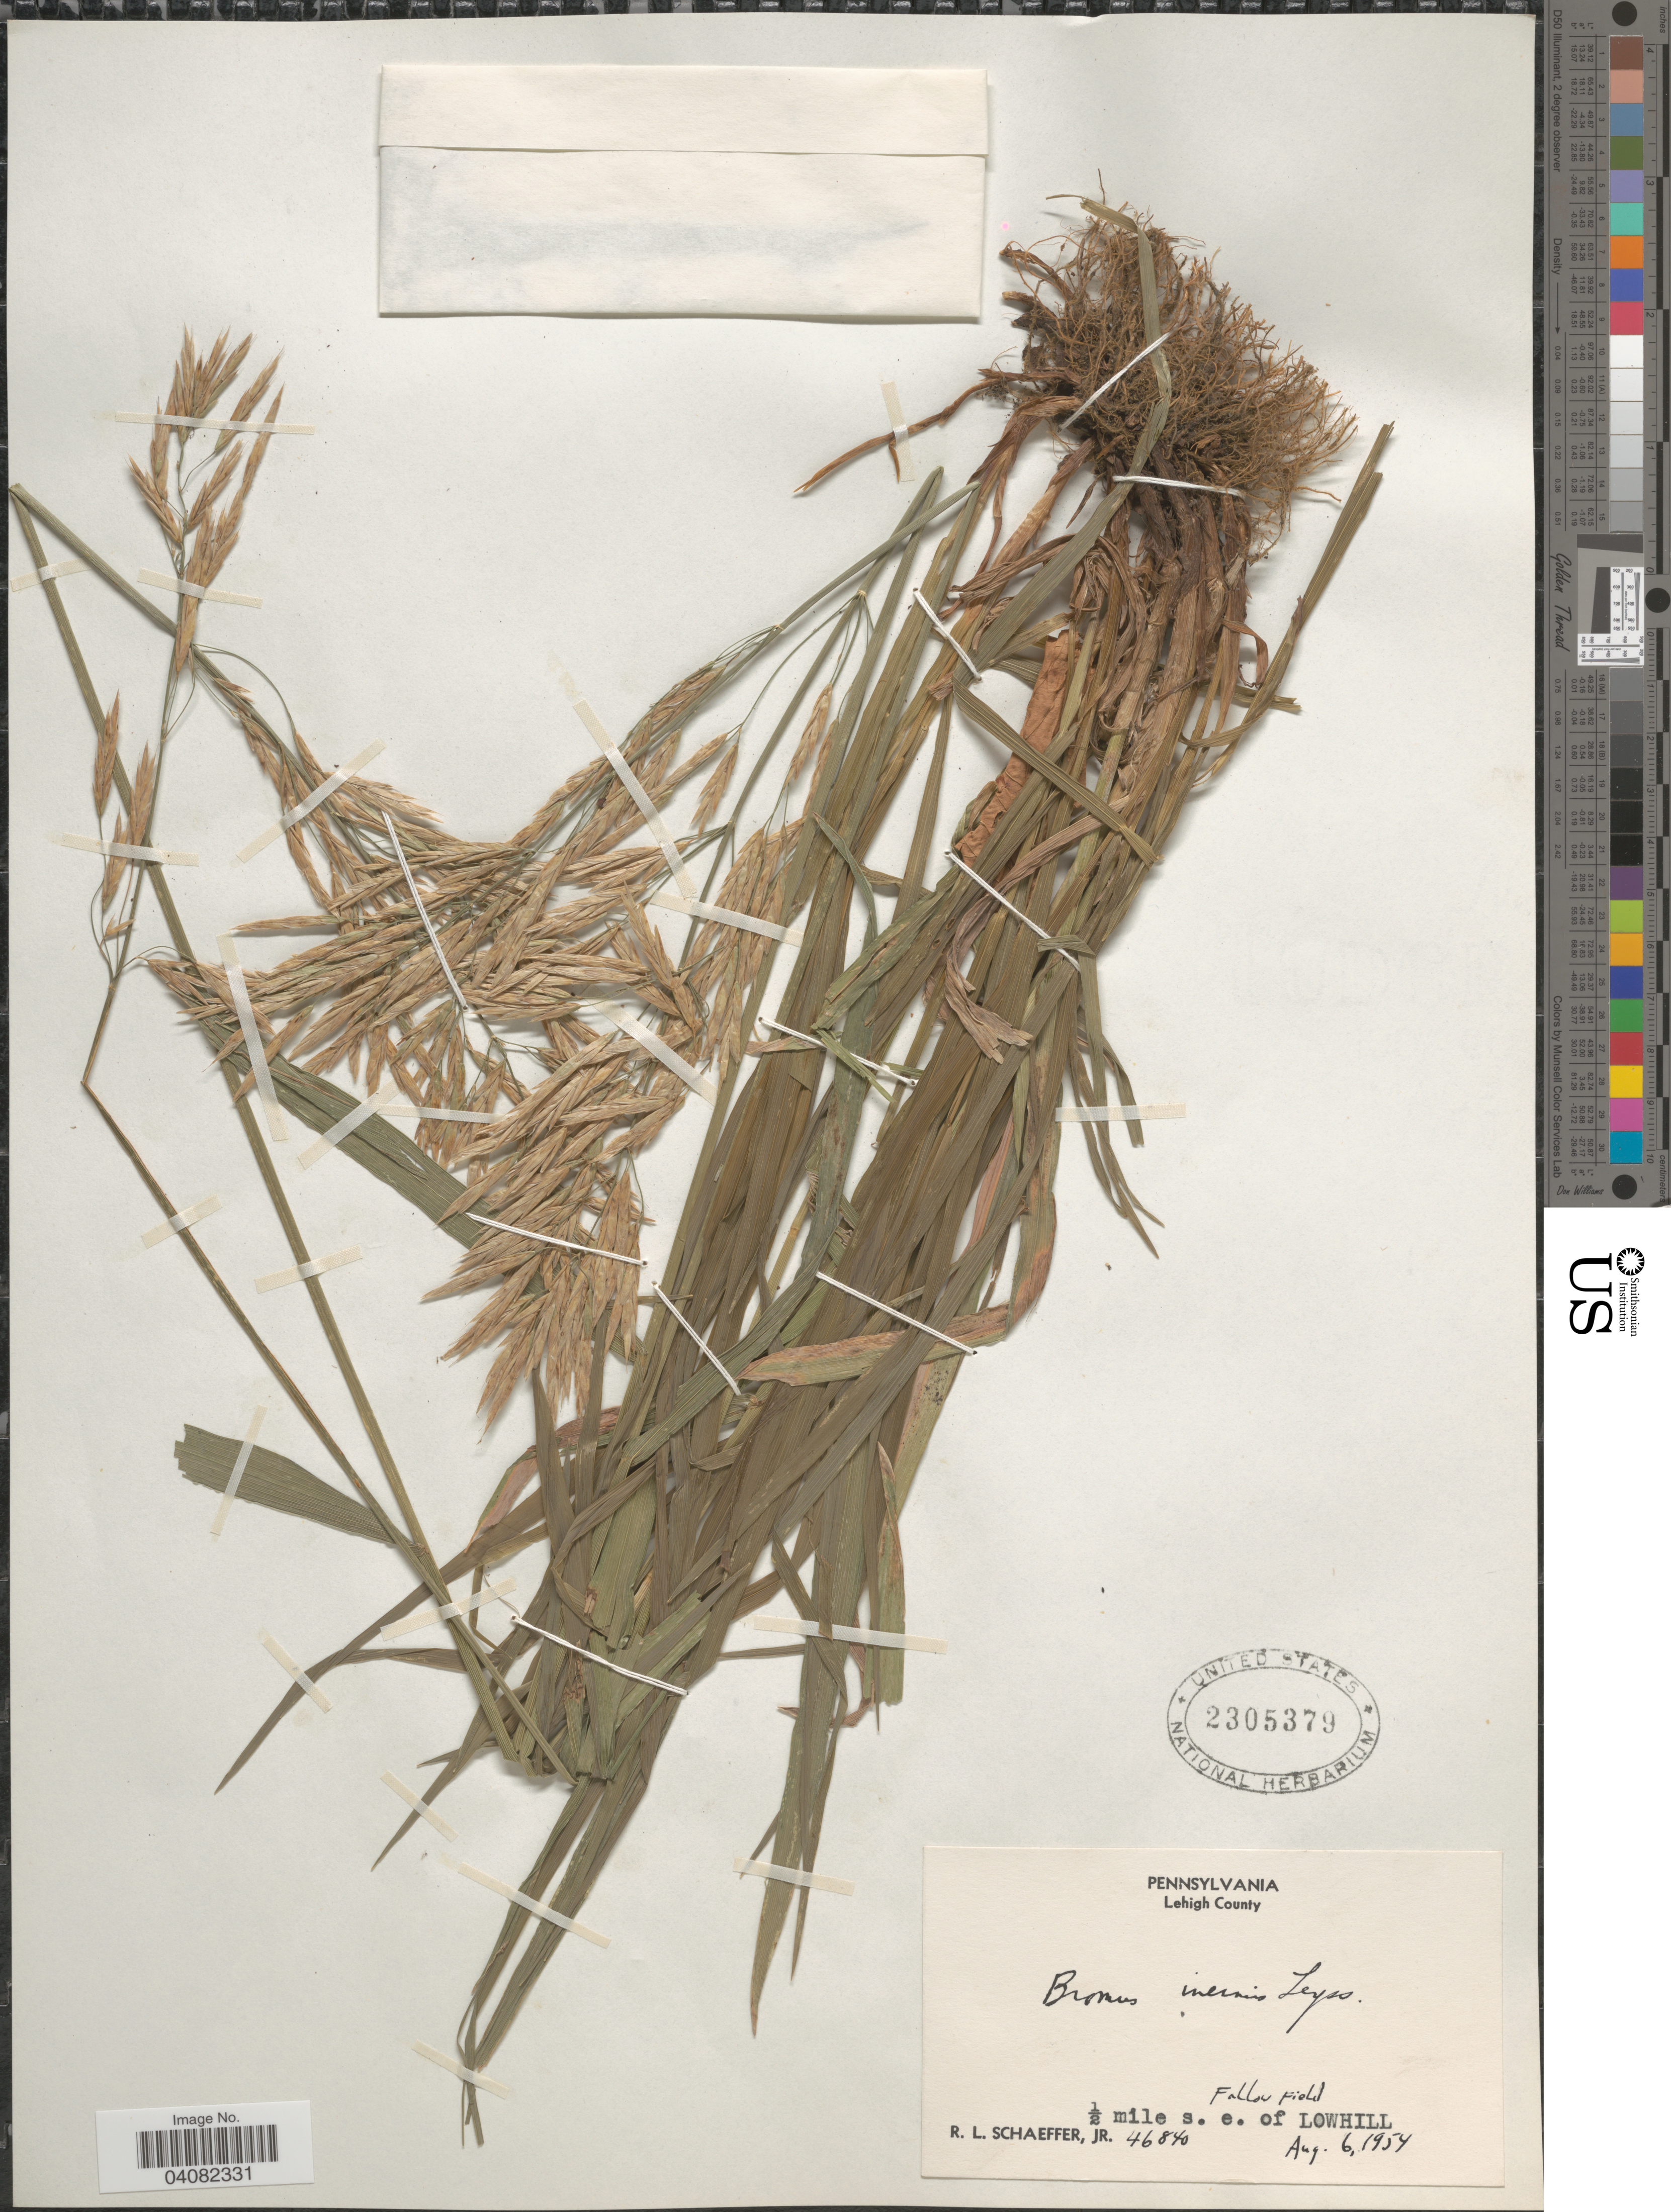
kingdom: Plantae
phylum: Tracheophyta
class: Liliopsida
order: Poales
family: Poaceae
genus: Bromus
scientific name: Bromus inermis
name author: Leyss.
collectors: R. L. Schaeffer Jr.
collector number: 46840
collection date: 1954-08-06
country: United States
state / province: Pennsylvania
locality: Lehigh County. Fallow Field. ½ mile s.e. of Lowhill.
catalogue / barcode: US 2305379